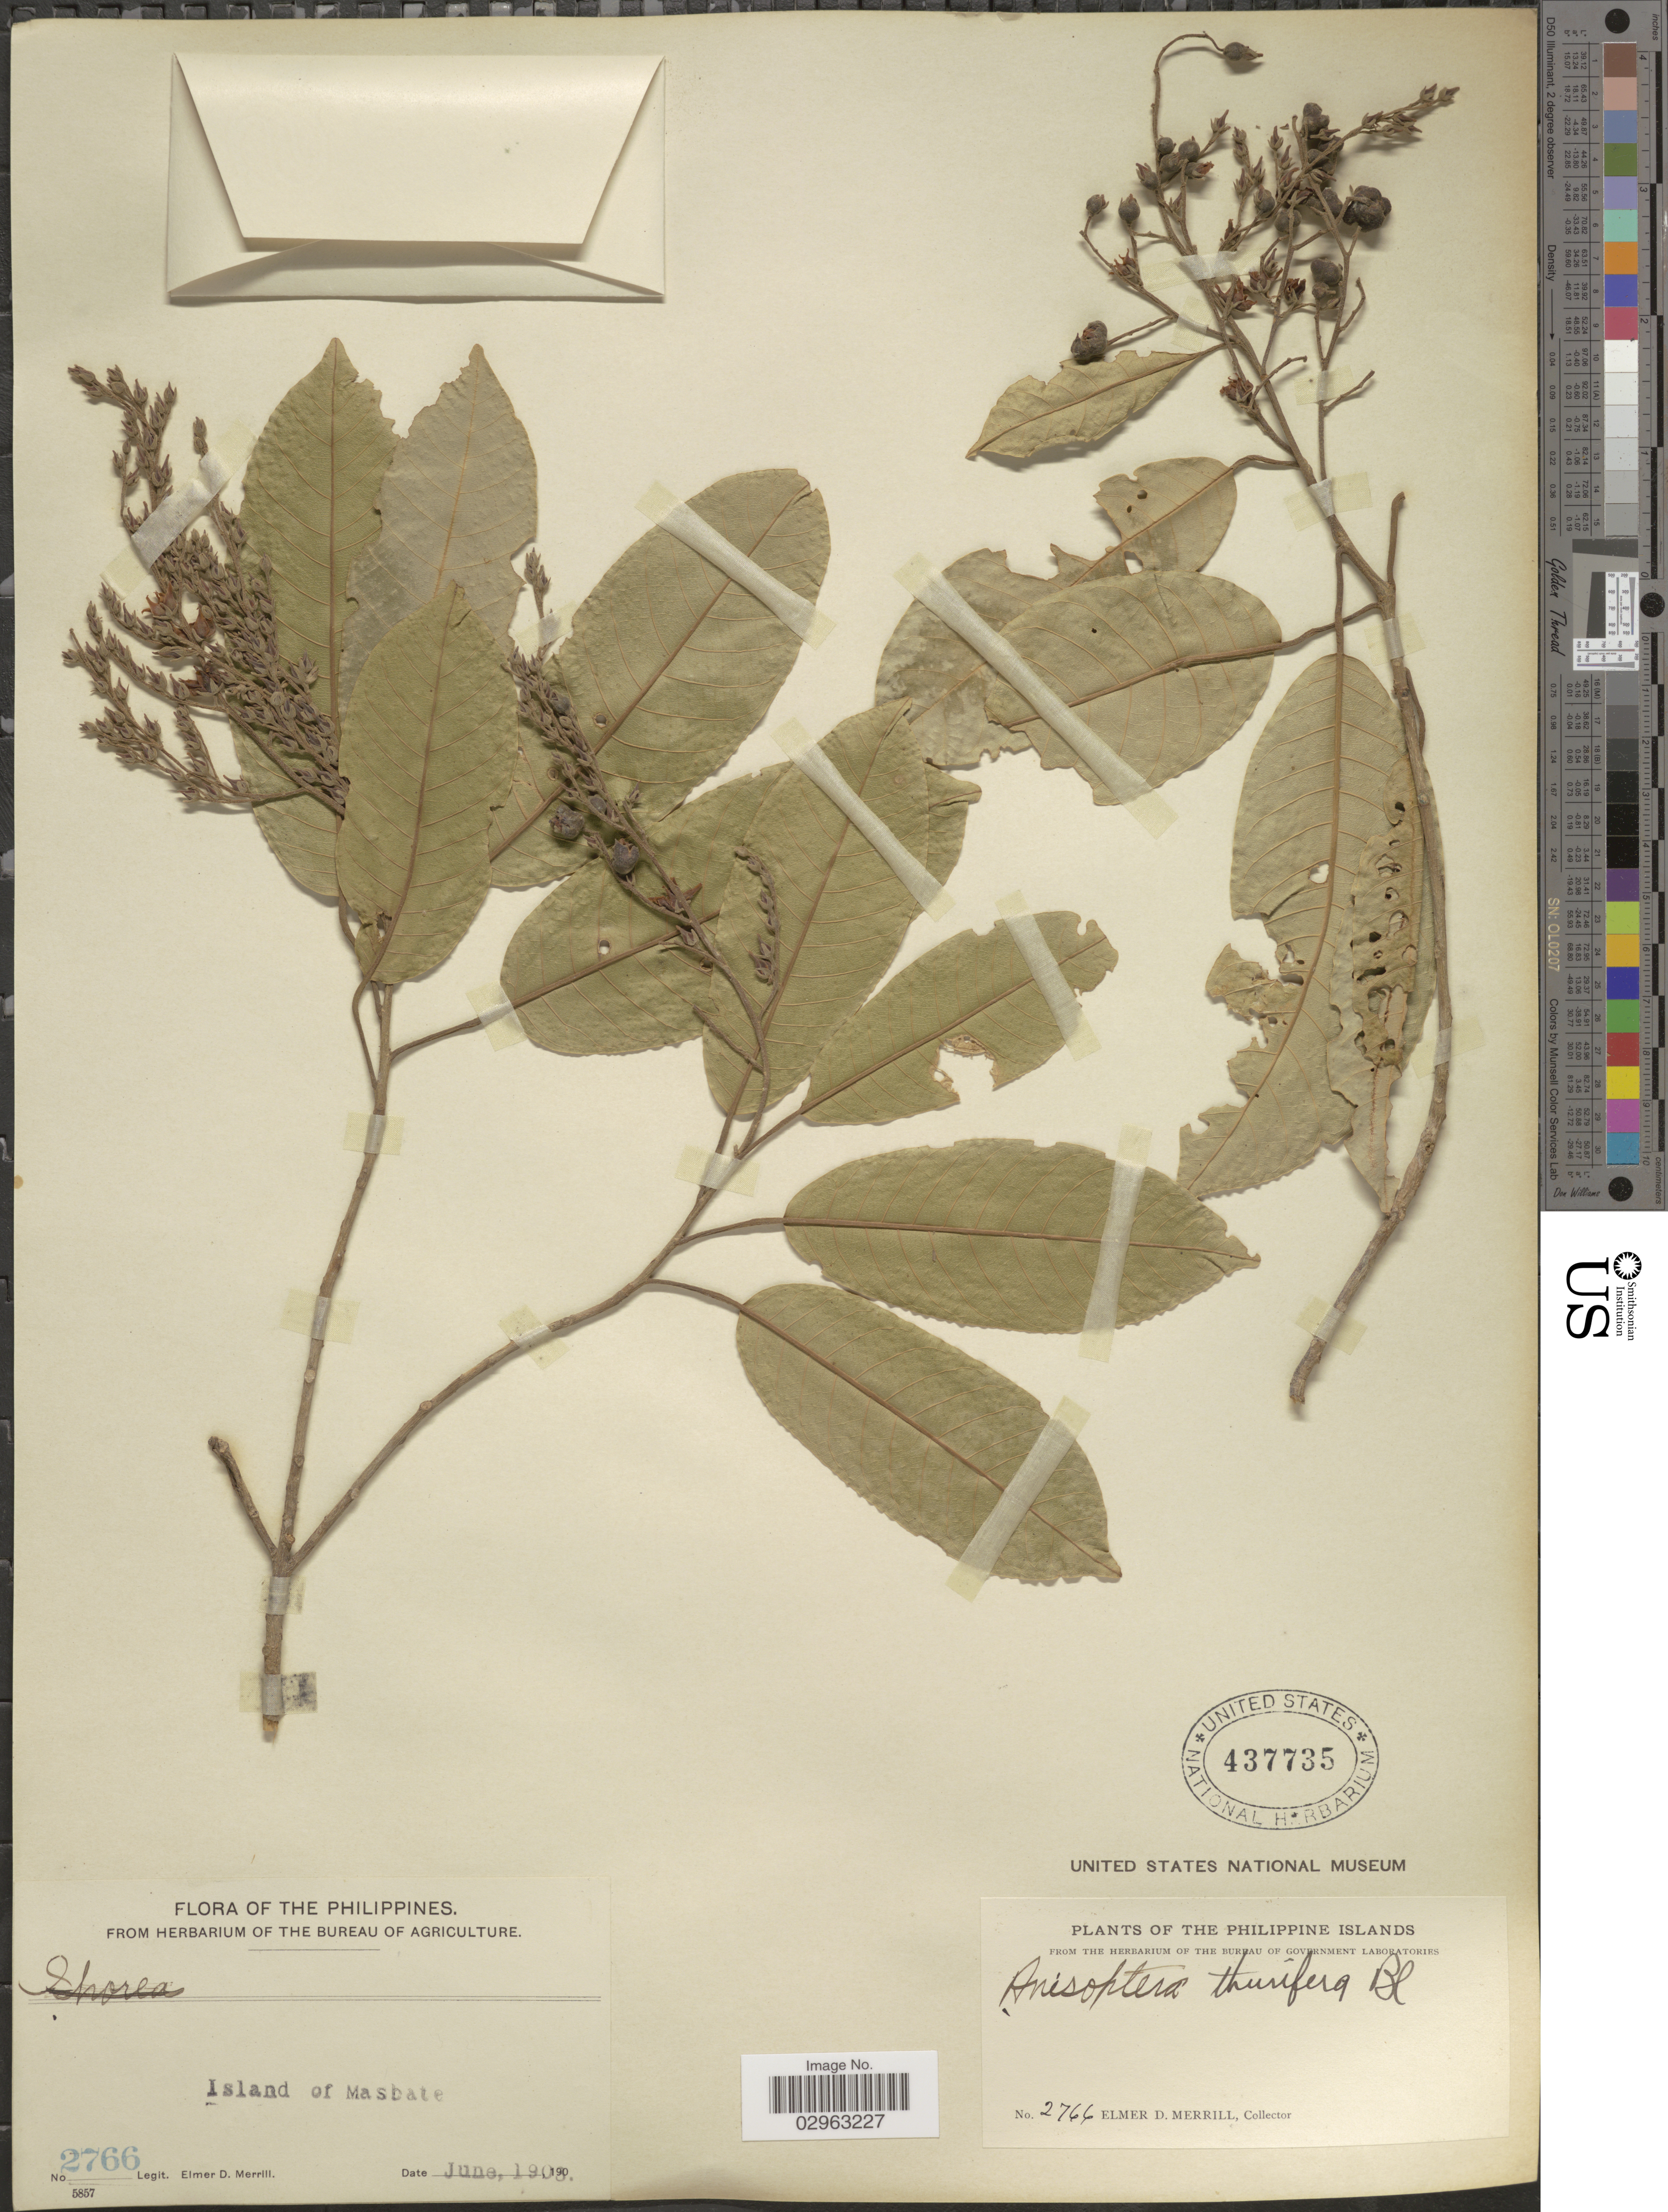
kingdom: Plantae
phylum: Tracheophyta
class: Magnoliopsida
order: Malvales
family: Dipterocarpaceae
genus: Anisoptera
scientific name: Anisoptera thurifera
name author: (Blanco) Blume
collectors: E. D. Merrill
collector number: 2766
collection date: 1903-06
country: Philippines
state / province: Bicol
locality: Island of Masbate.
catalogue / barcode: US 437735